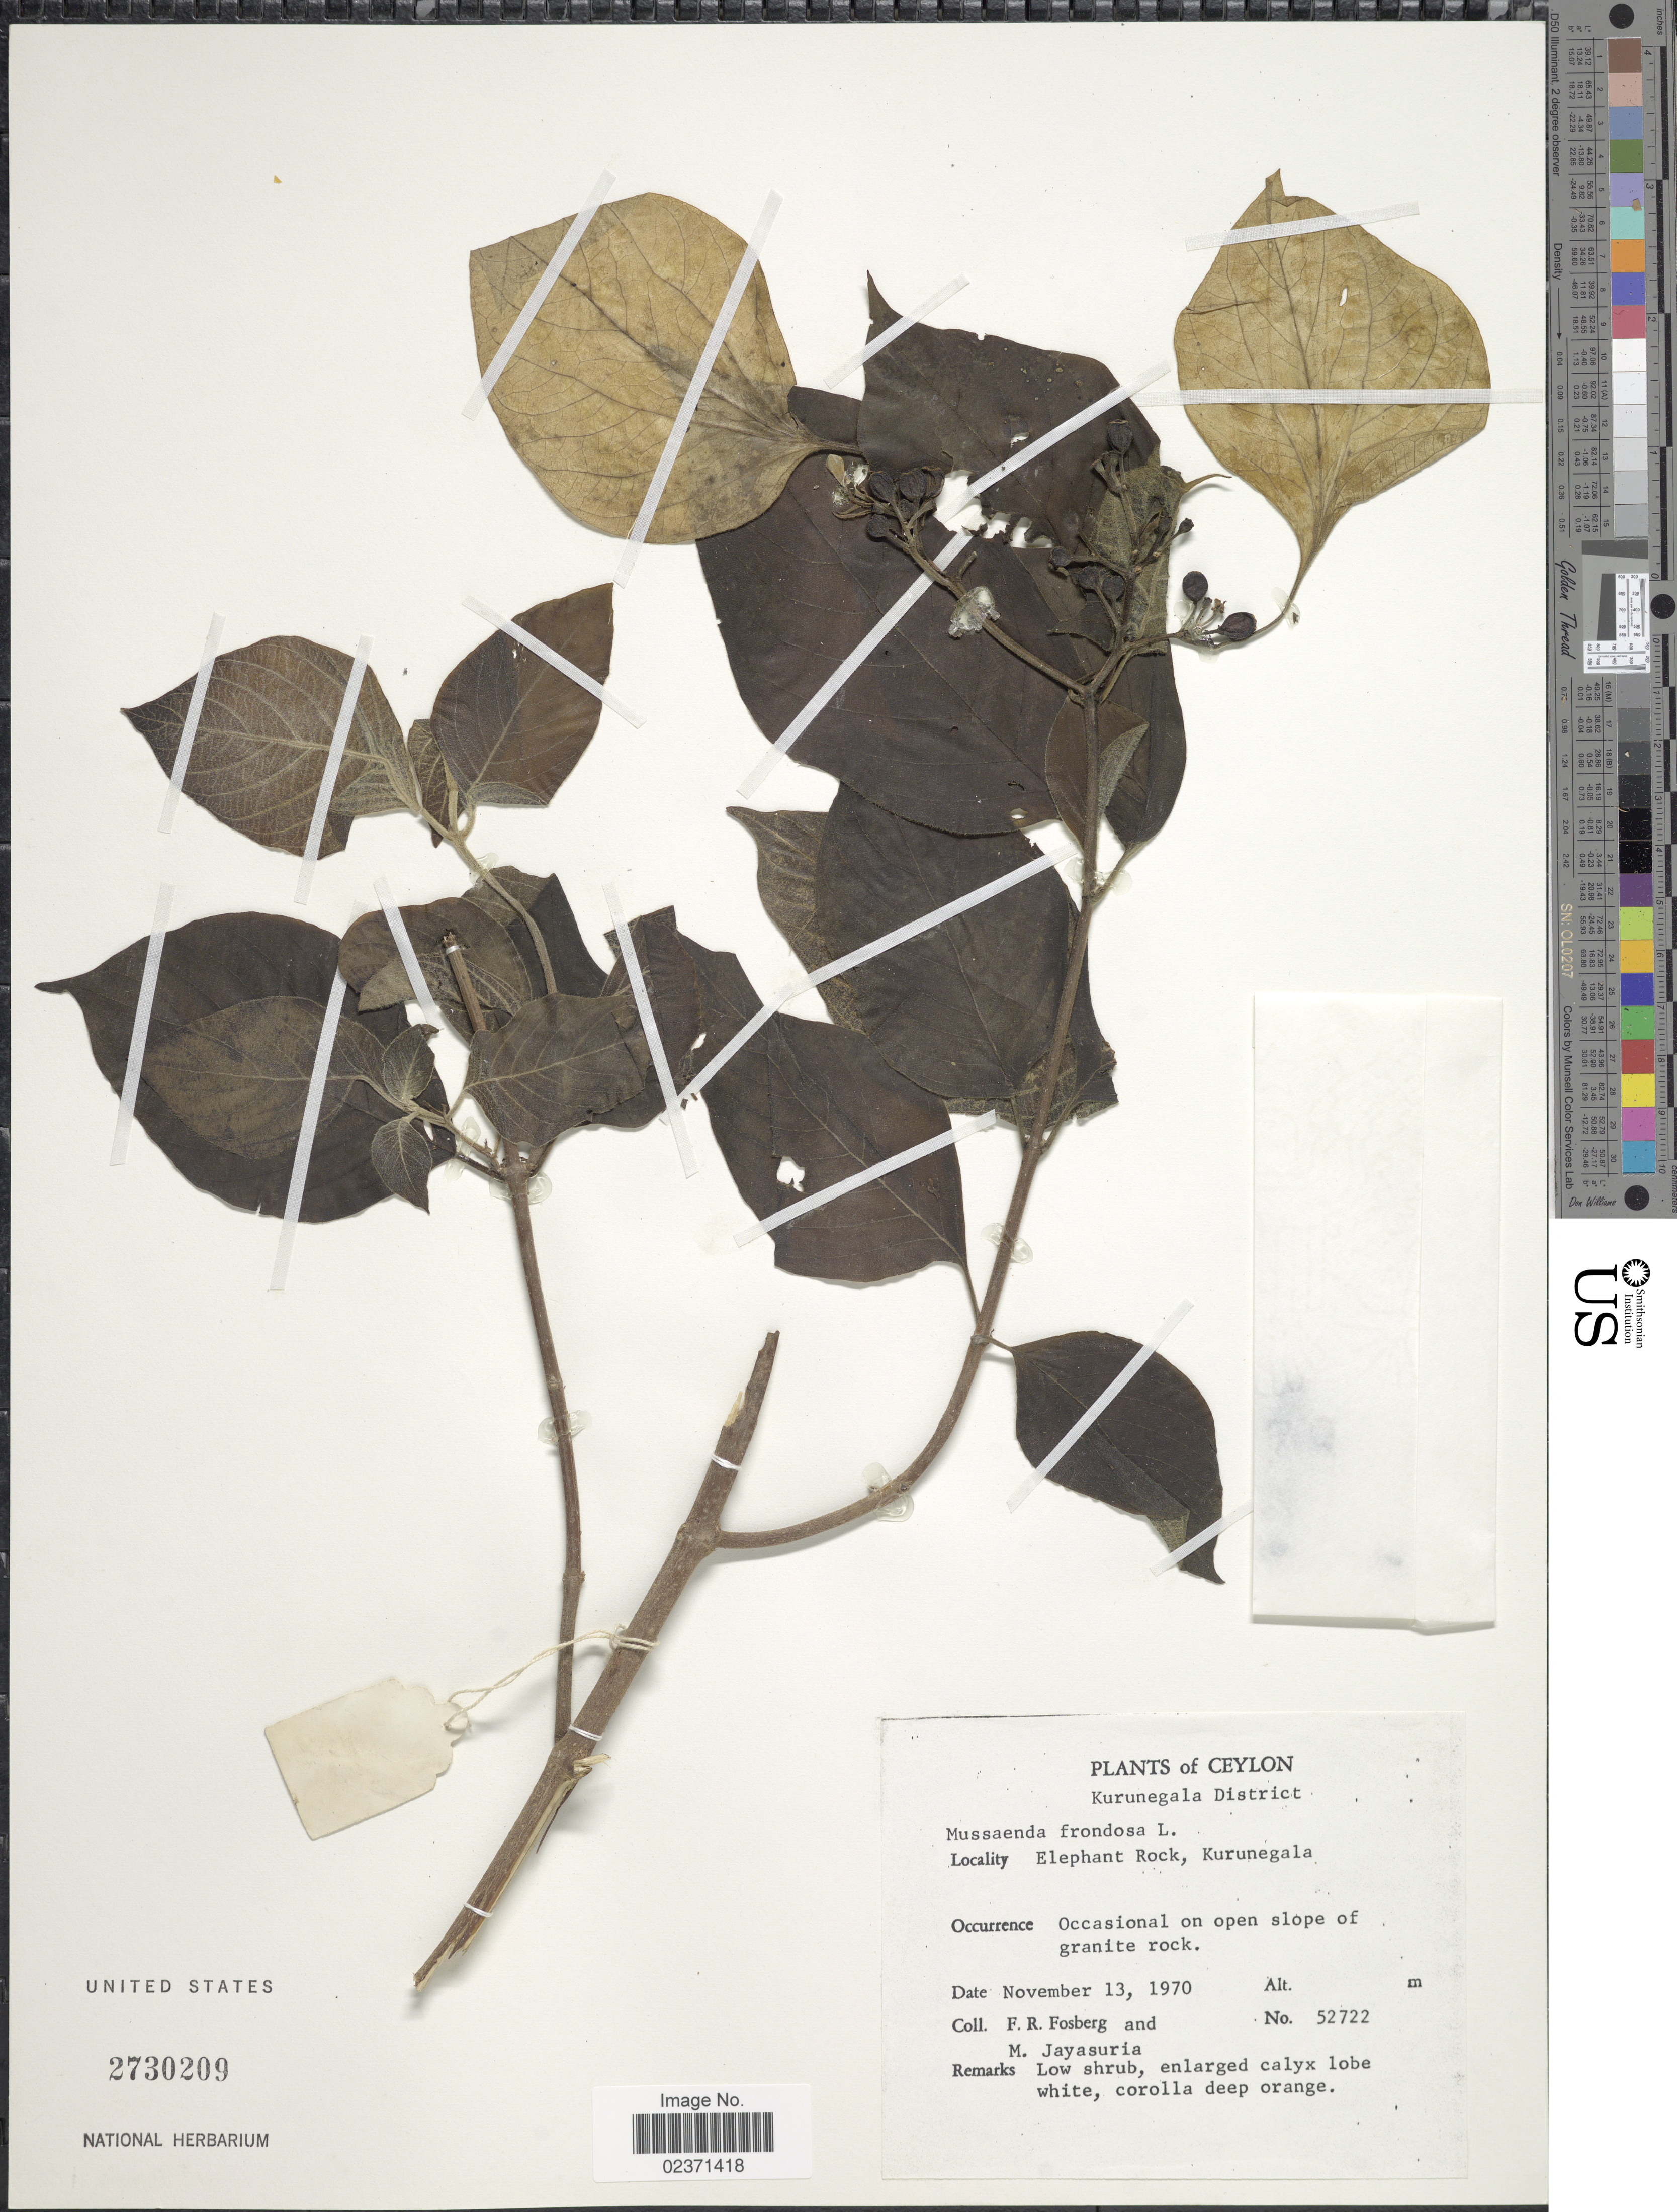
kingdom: Plantae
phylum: Tracheophyta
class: Magnoliopsida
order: Gentianales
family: Rubiaceae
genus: Mussaenda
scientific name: Mussaenda frondosa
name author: L.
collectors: F. R. Fosberg & M. Jayasuria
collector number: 52722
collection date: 1970-11-13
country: Sri Lanka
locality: Ceylon. Elephant Rock, Kurunegala, Kurunegala District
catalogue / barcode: US 2730209